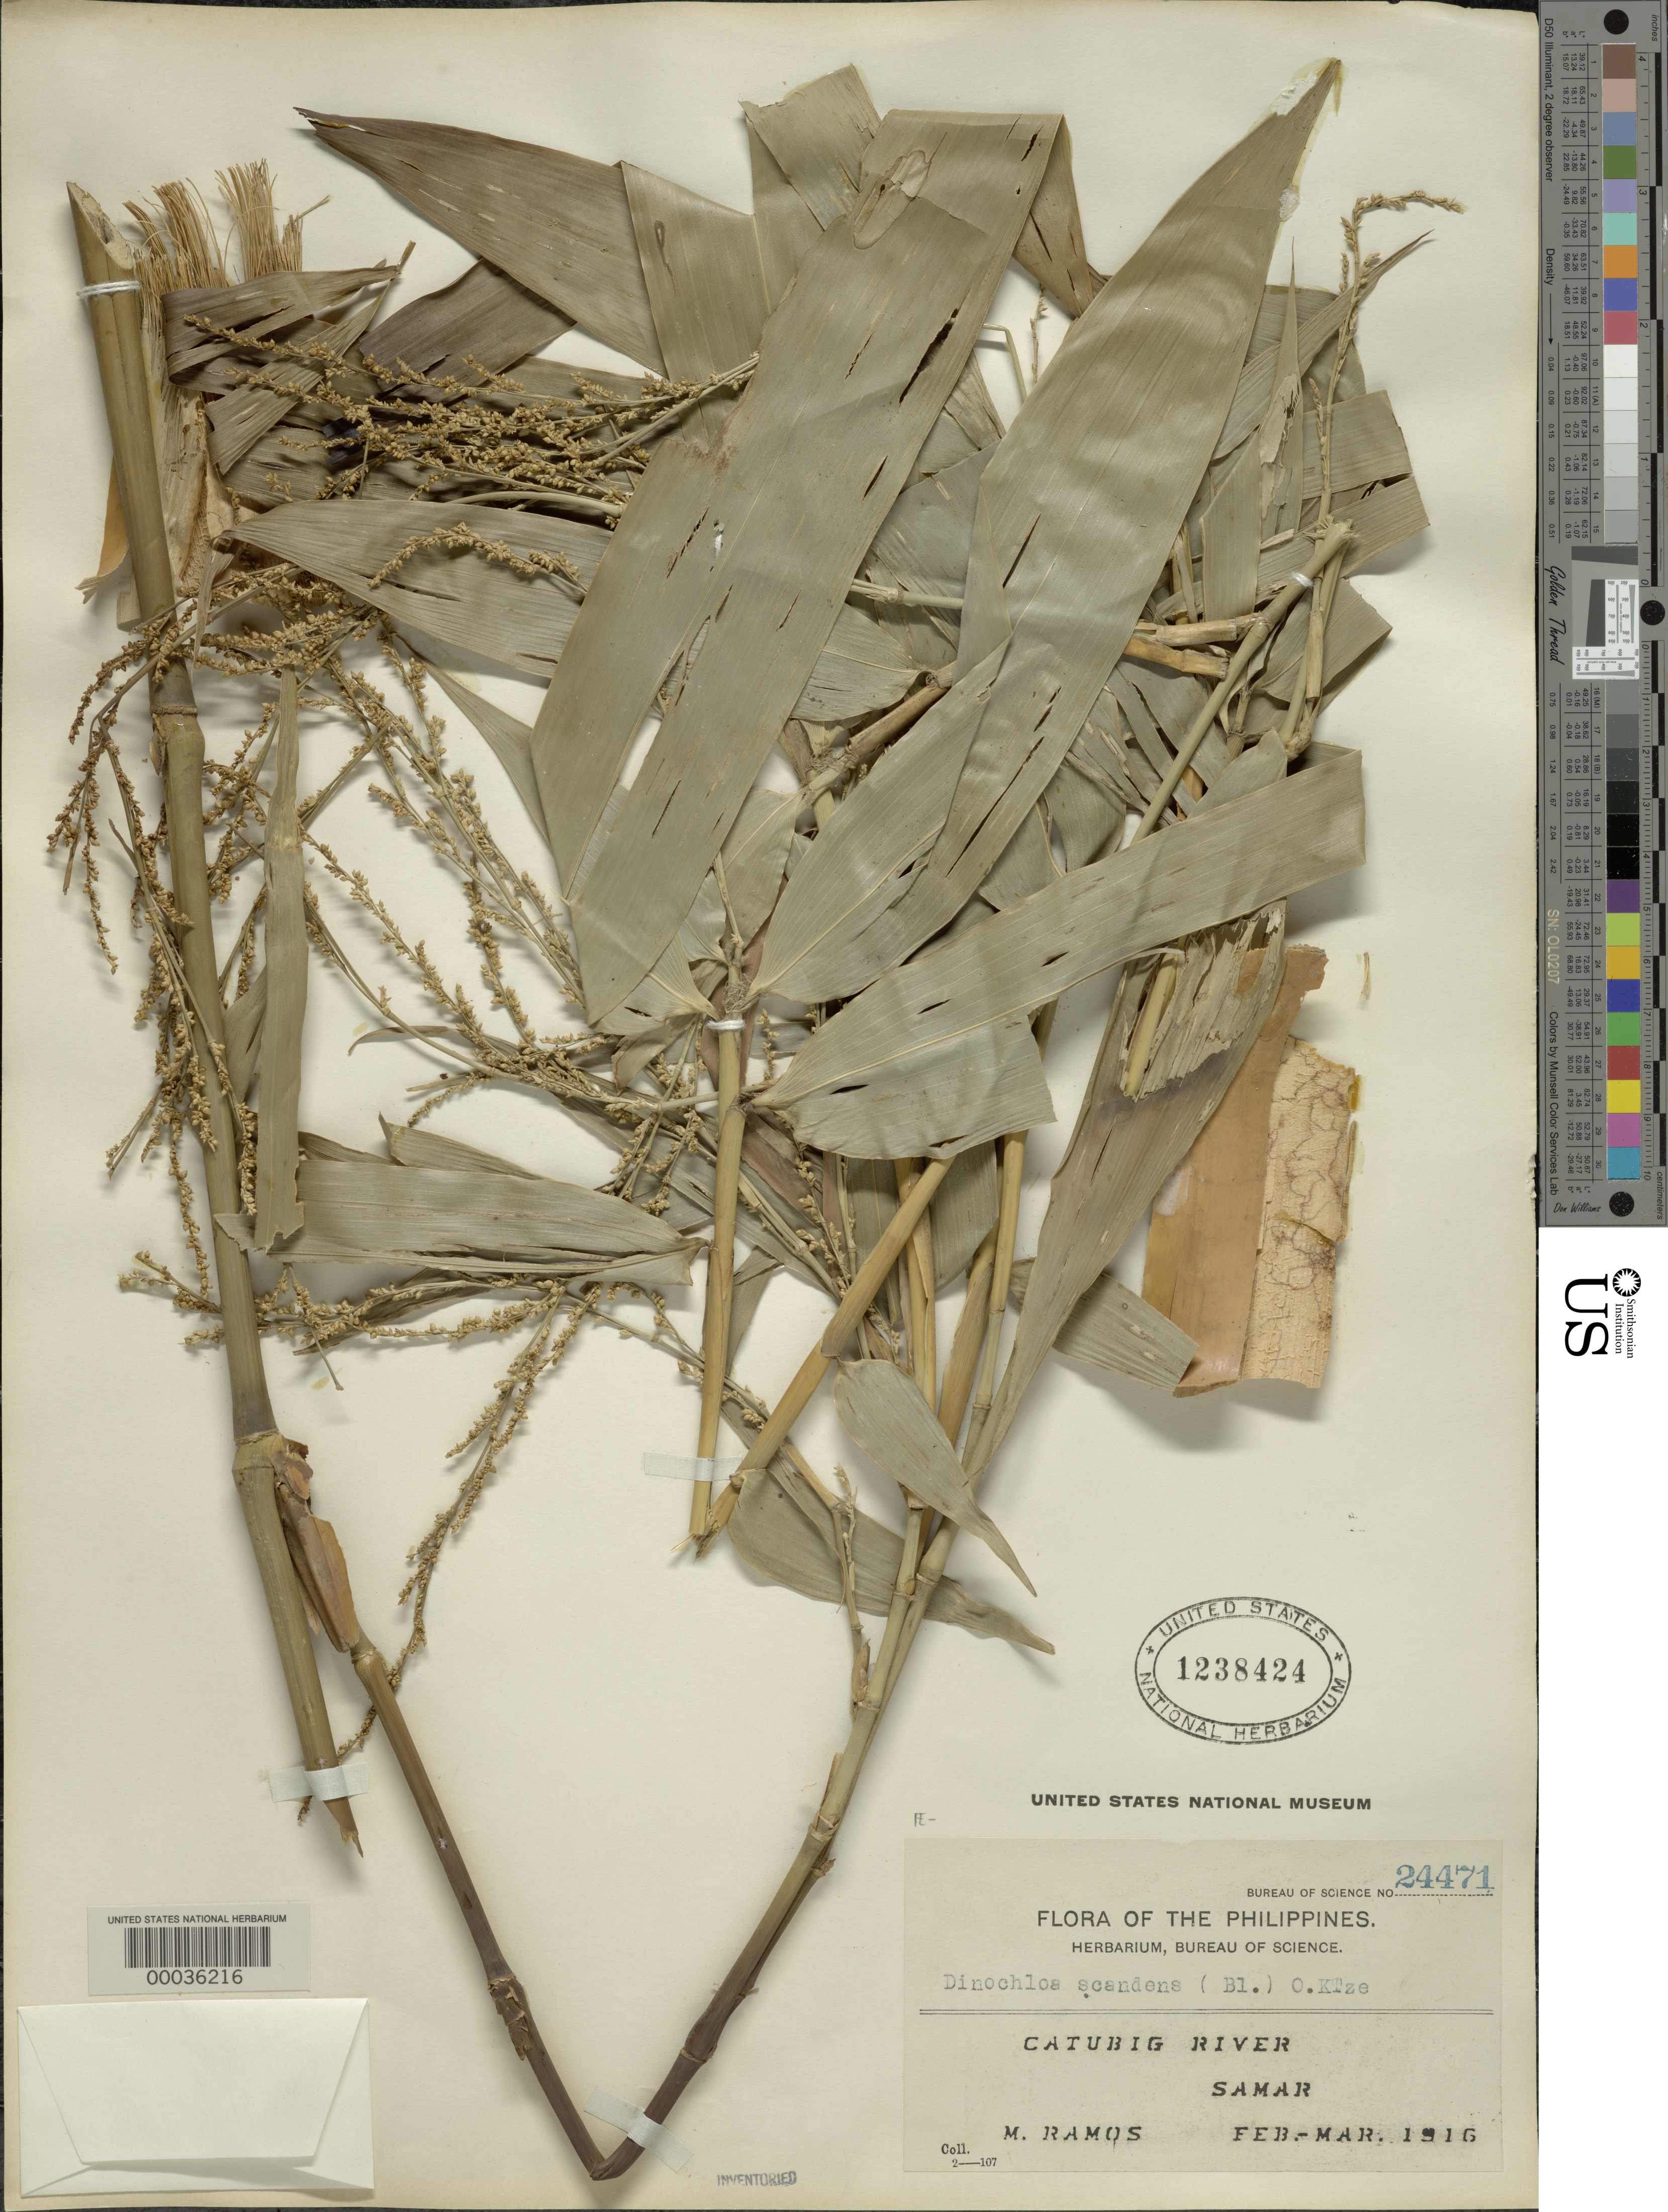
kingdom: Plantae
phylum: Tracheophyta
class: Liliopsida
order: Poales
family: Poaceae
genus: Dinochloa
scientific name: Dinochloa scandens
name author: (Blume ex Nees) Kuntze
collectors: M. Ramos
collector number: Bureau of Science 24471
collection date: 1916-02/1916-03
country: Philippines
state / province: Eastern Visayas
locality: Catubig River, Samar.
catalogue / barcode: US 1238424